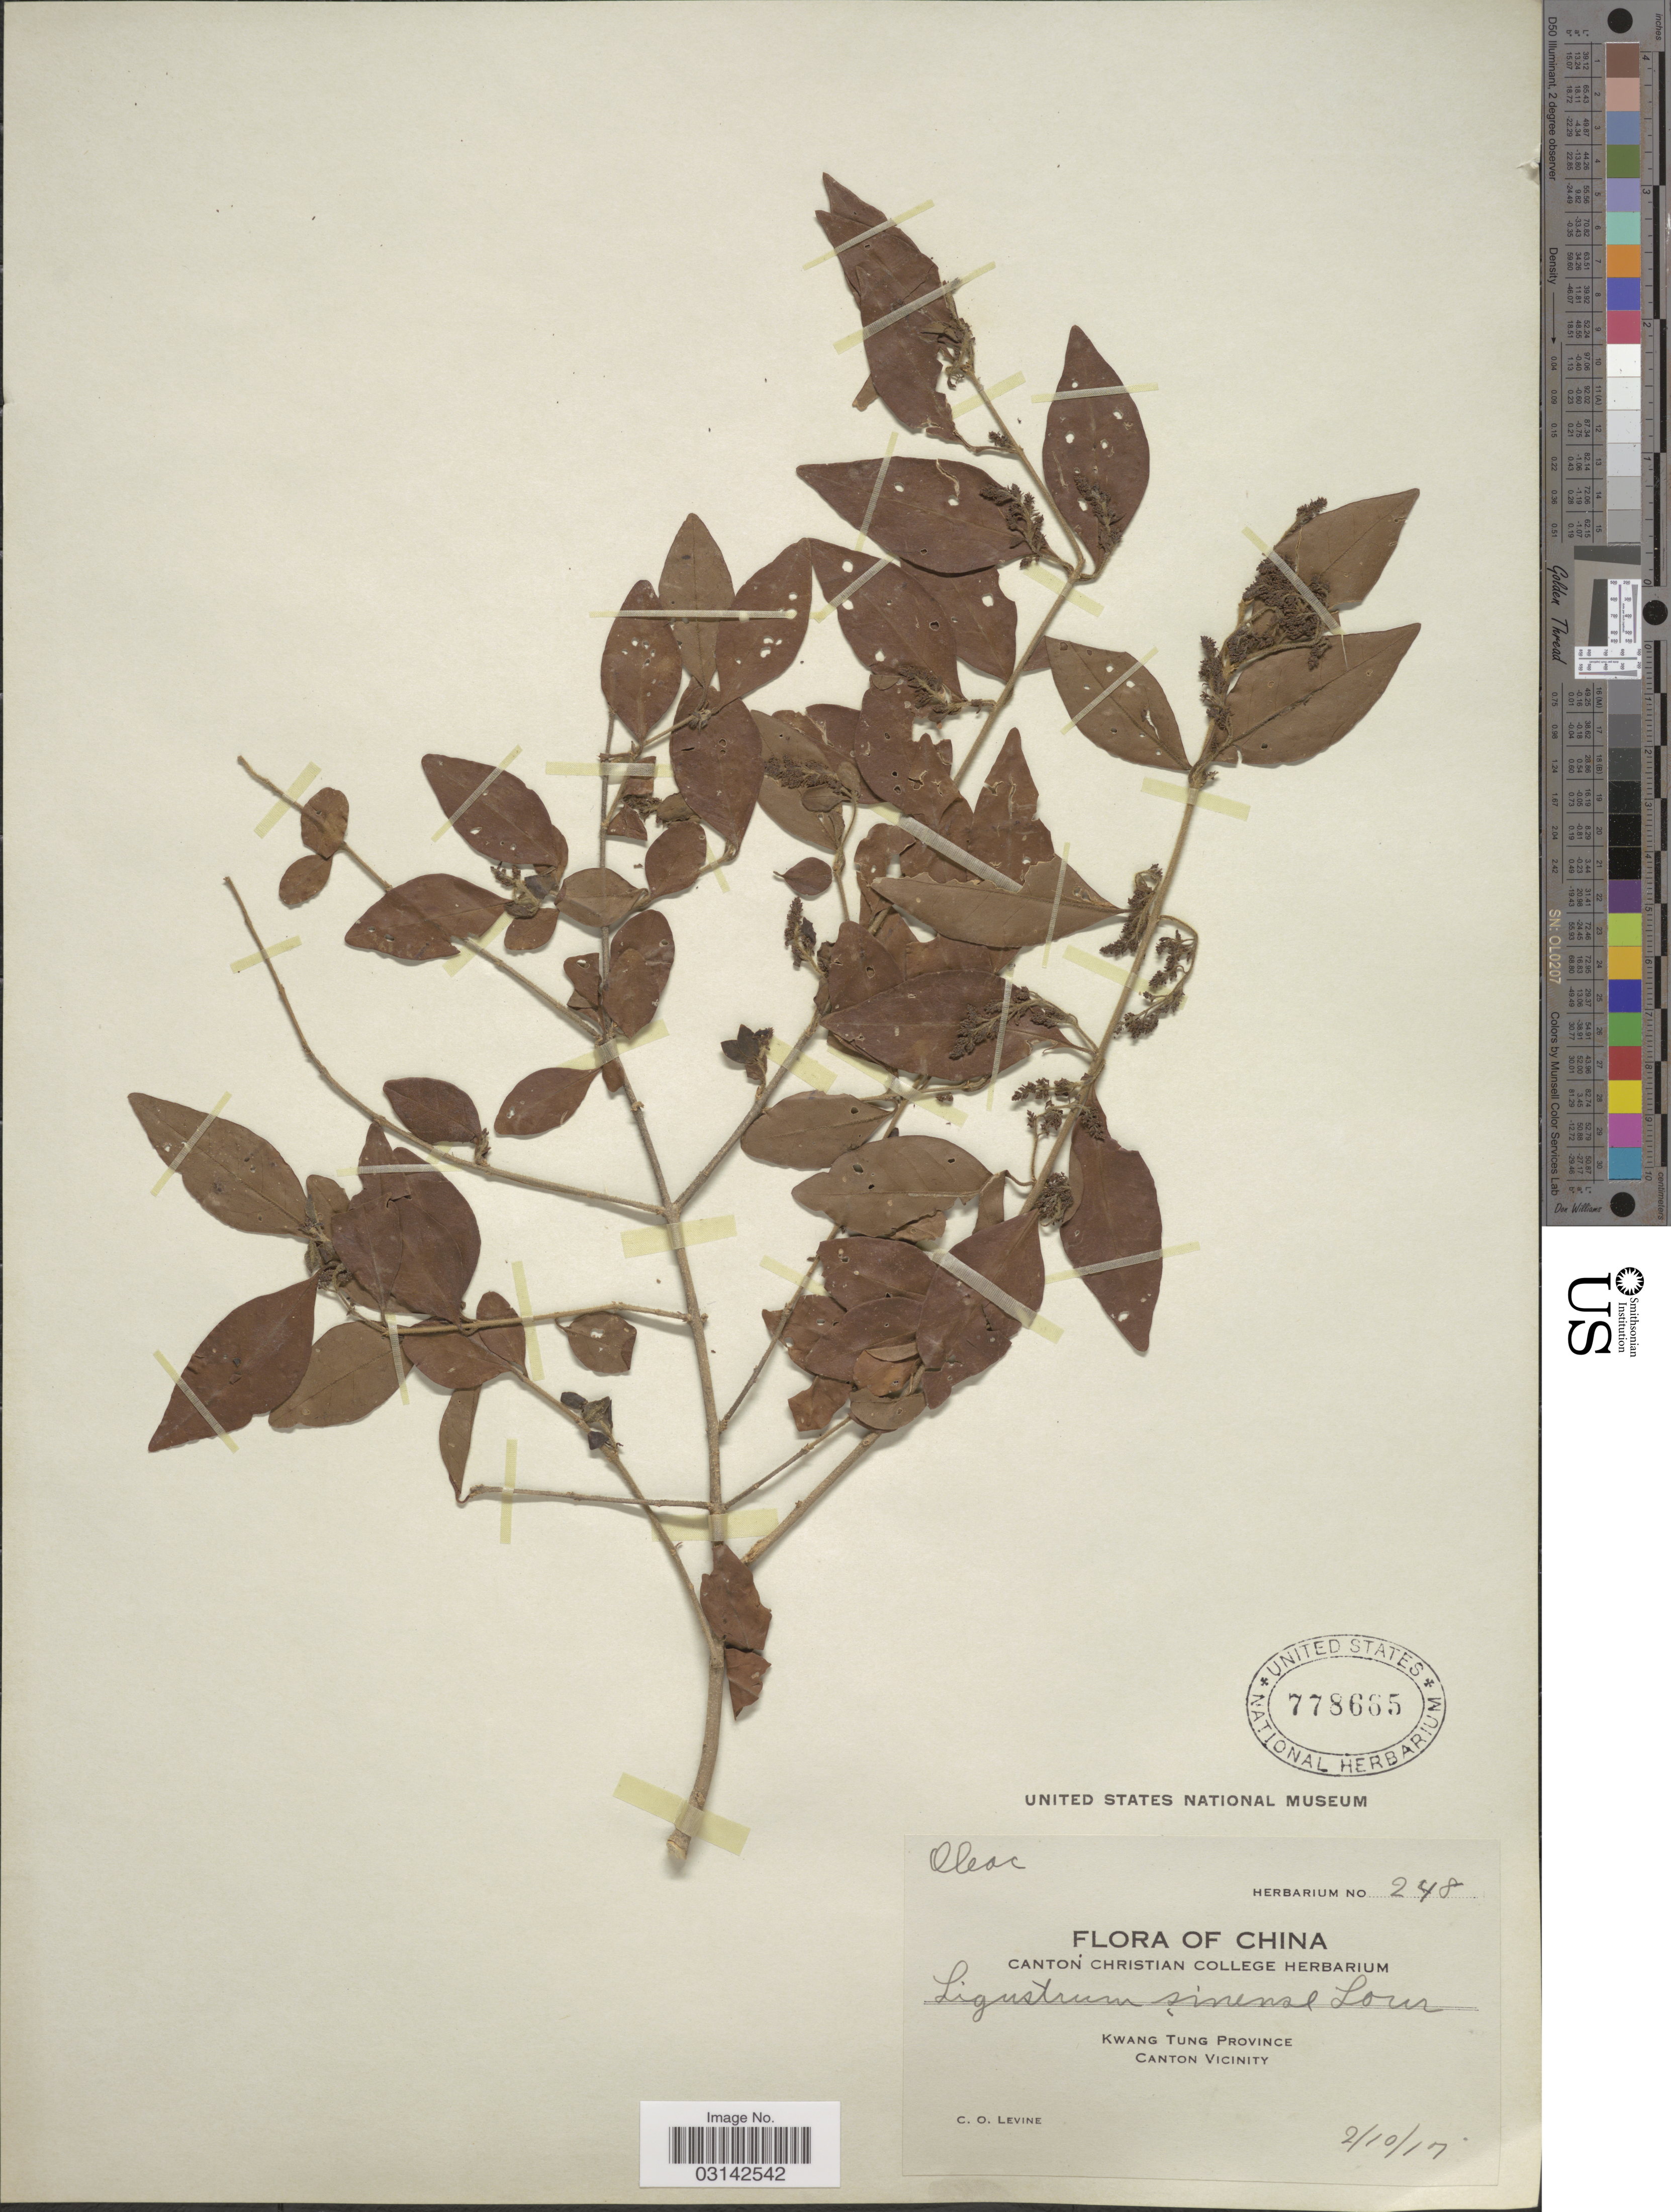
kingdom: Plantae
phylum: Tracheophyta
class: Magnoliopsida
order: Lamiales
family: Oleaceae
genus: Ligustrum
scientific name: Ligustrum sinense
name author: Lour.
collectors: C. O. Levine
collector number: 248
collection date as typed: Transcribed d/m/y: 2/10/17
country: China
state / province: Guangdong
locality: Kwang Tung Province, Canton Vicinity.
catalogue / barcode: US 778665